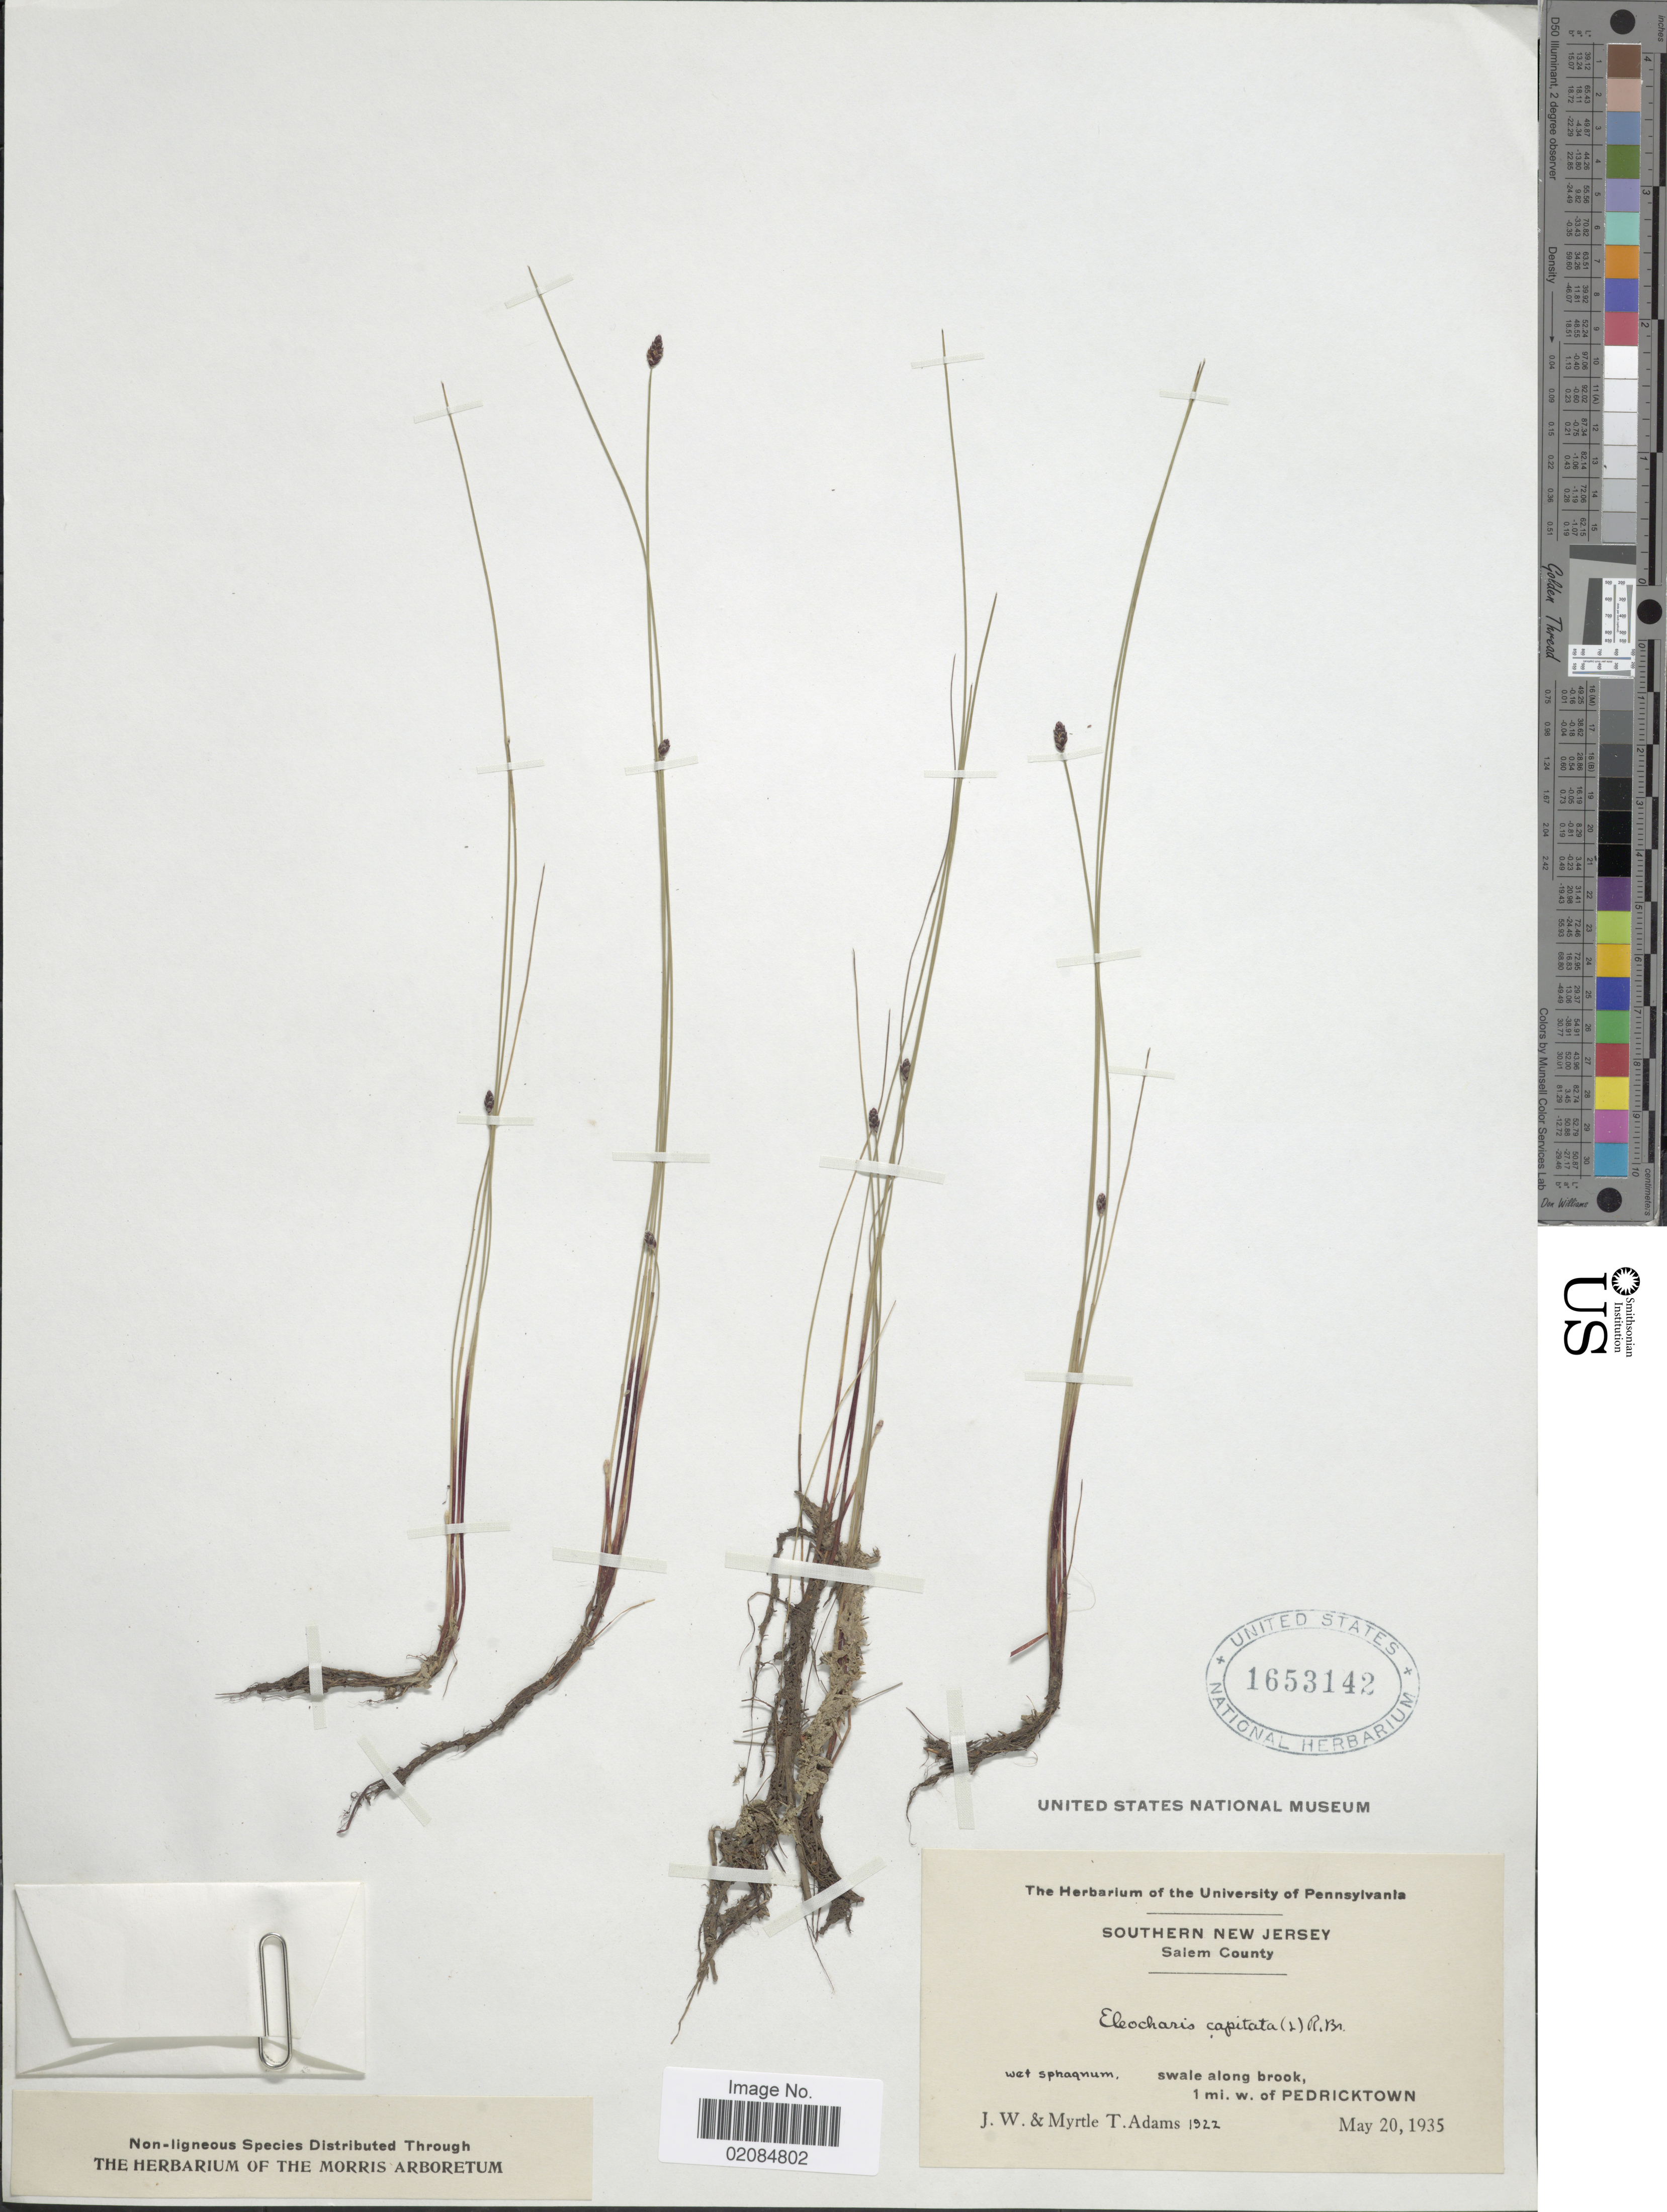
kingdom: Plantae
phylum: Tracheophyta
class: Liliopsida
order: Poales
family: Cyperaceae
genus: Eleocharis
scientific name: Eleocharis tenuis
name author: (Willd.) Schult.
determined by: Strong, Mark T., (BOT), Smithsonian Institution - National Museum of Natural History (UNITED STATES)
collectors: J. Adams & M. T. Adams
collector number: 1922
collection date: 1935-05-20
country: United States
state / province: New Jersey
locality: Southern New Jersey. Salem County. swale along brook, 1 mi. w. of Pedricktown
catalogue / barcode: US 1653142